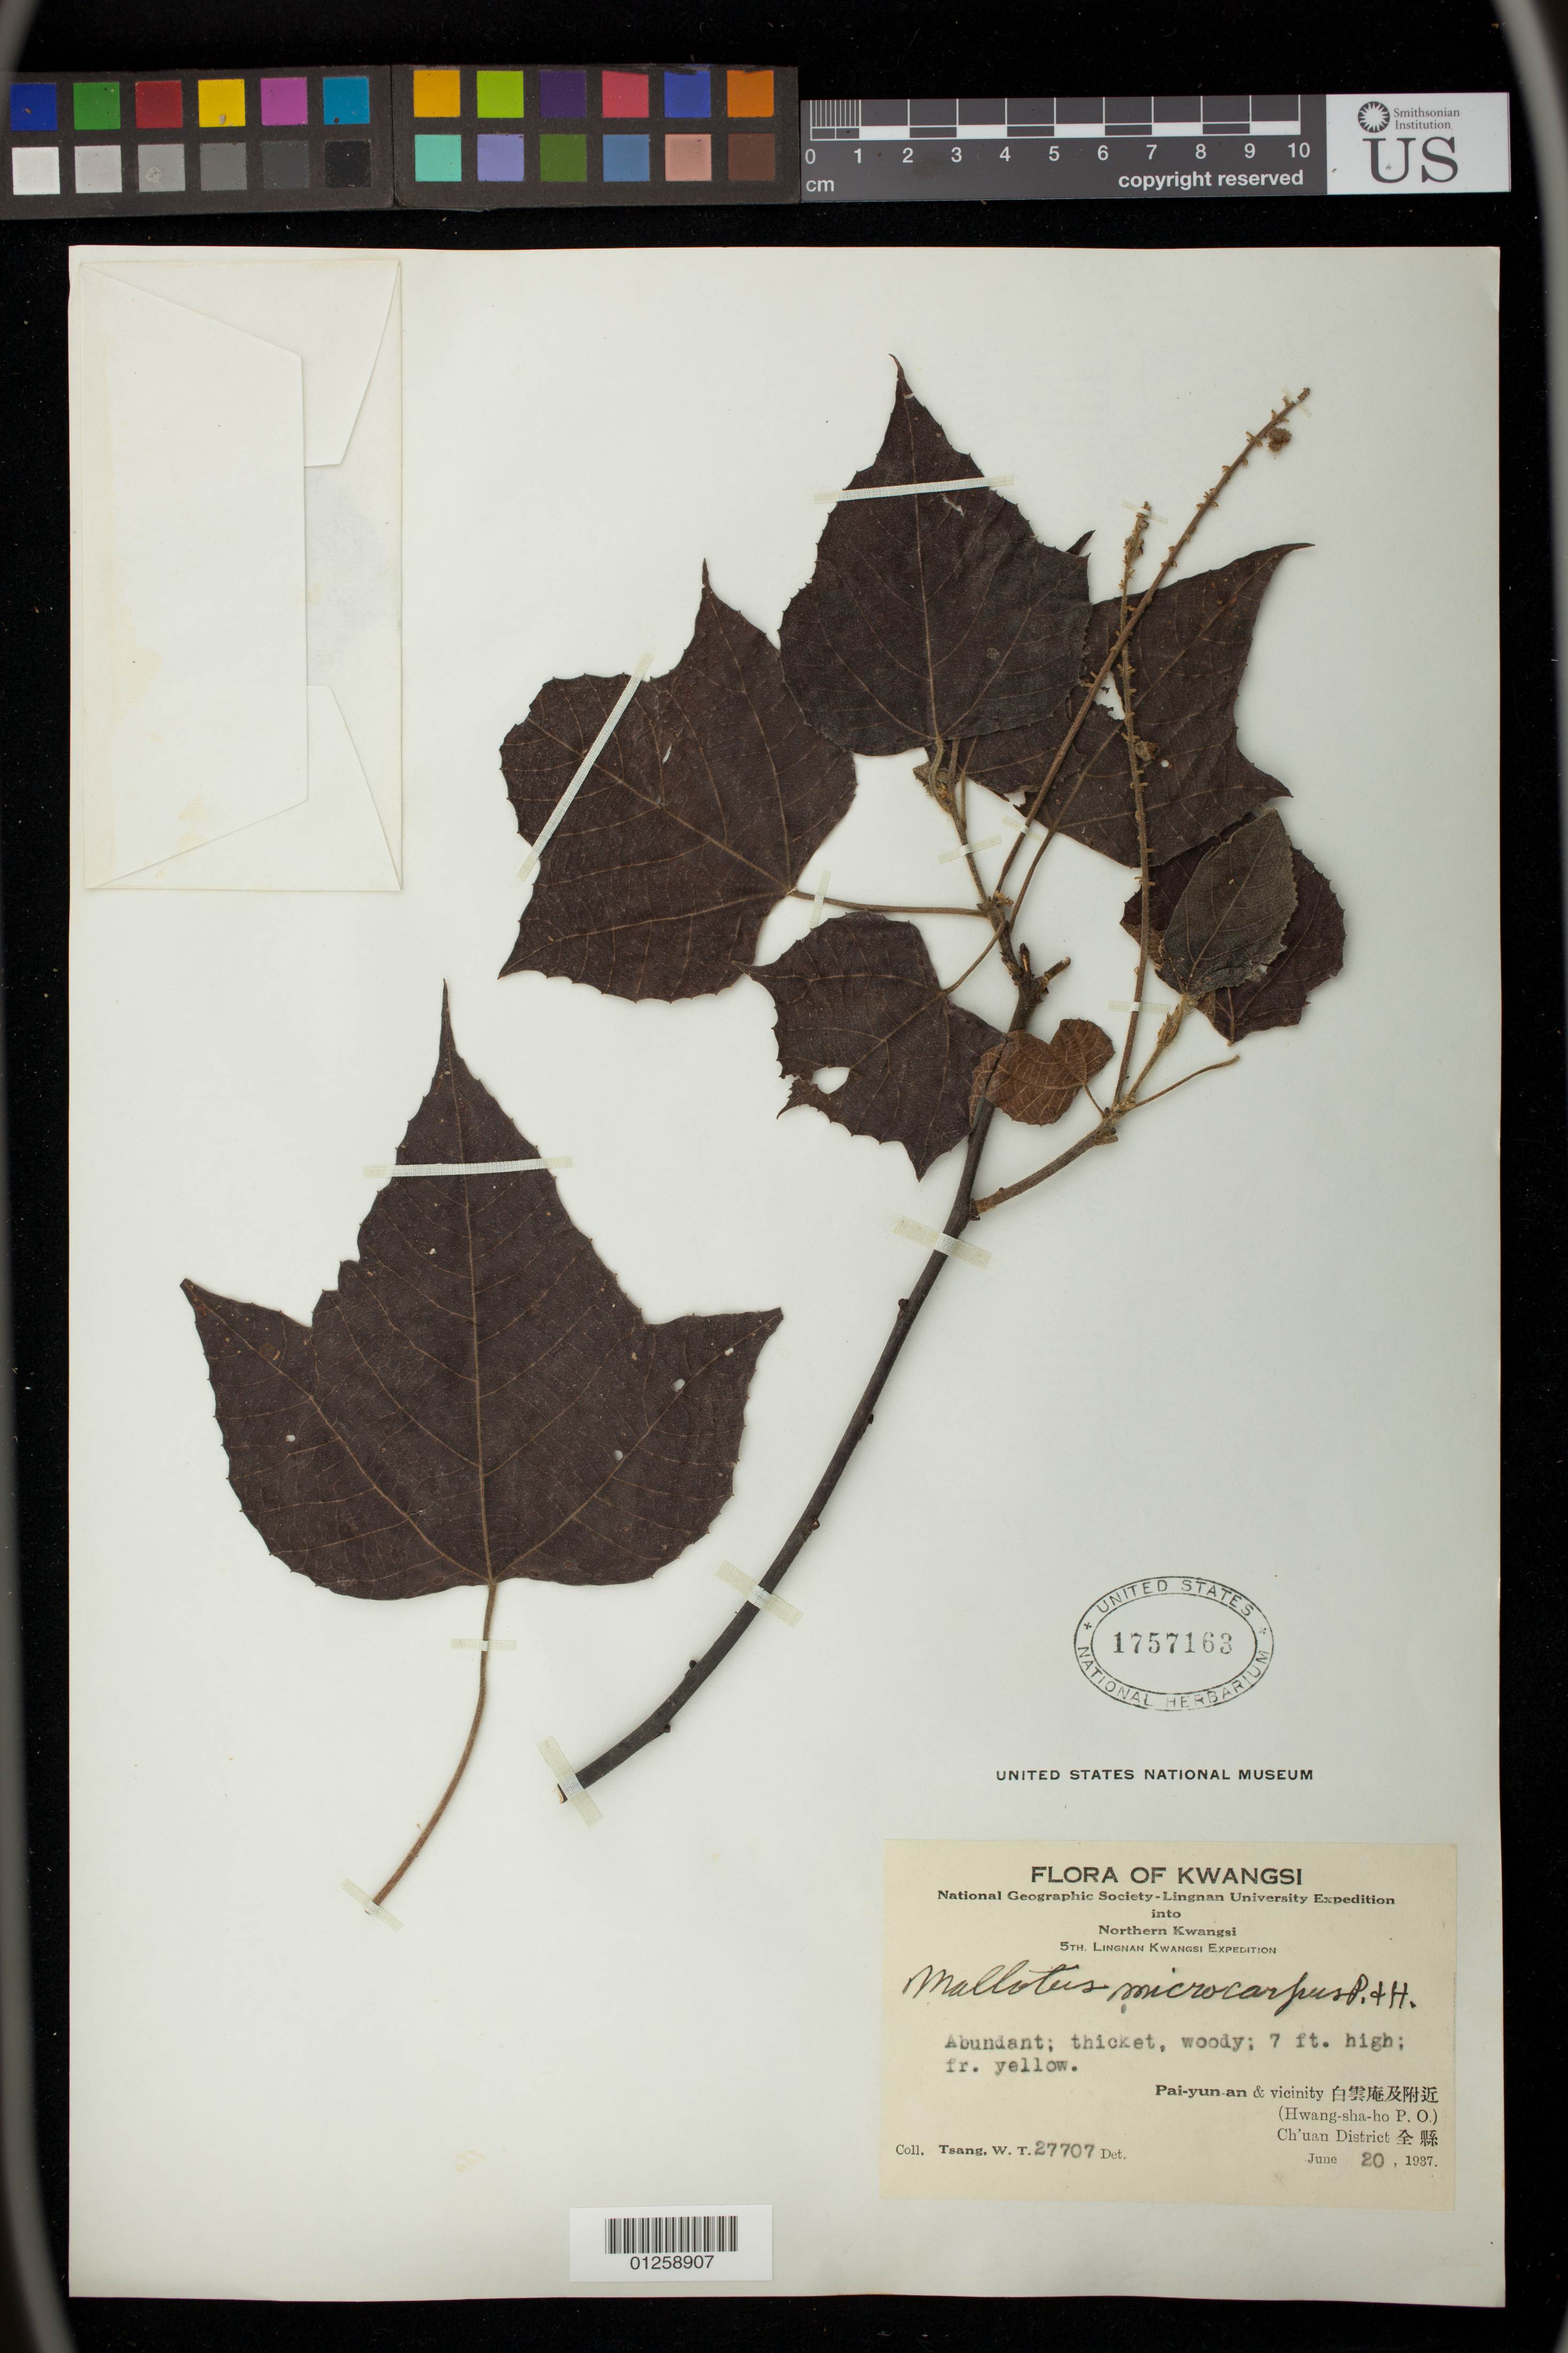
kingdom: Plantae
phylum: Tracheophyta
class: Magnoliopsida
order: Malpighiales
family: Euphorbiaceae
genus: Mallotus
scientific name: Mallotus microcarpus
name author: Pax & K. Hoffm.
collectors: W. T. Tsang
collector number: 27707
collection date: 1937-06-20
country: China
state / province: Guangxi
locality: Pai-yun-an & vicinity (Hwang-sha-ho P.O.) Ch'uan District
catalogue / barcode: US 1757163